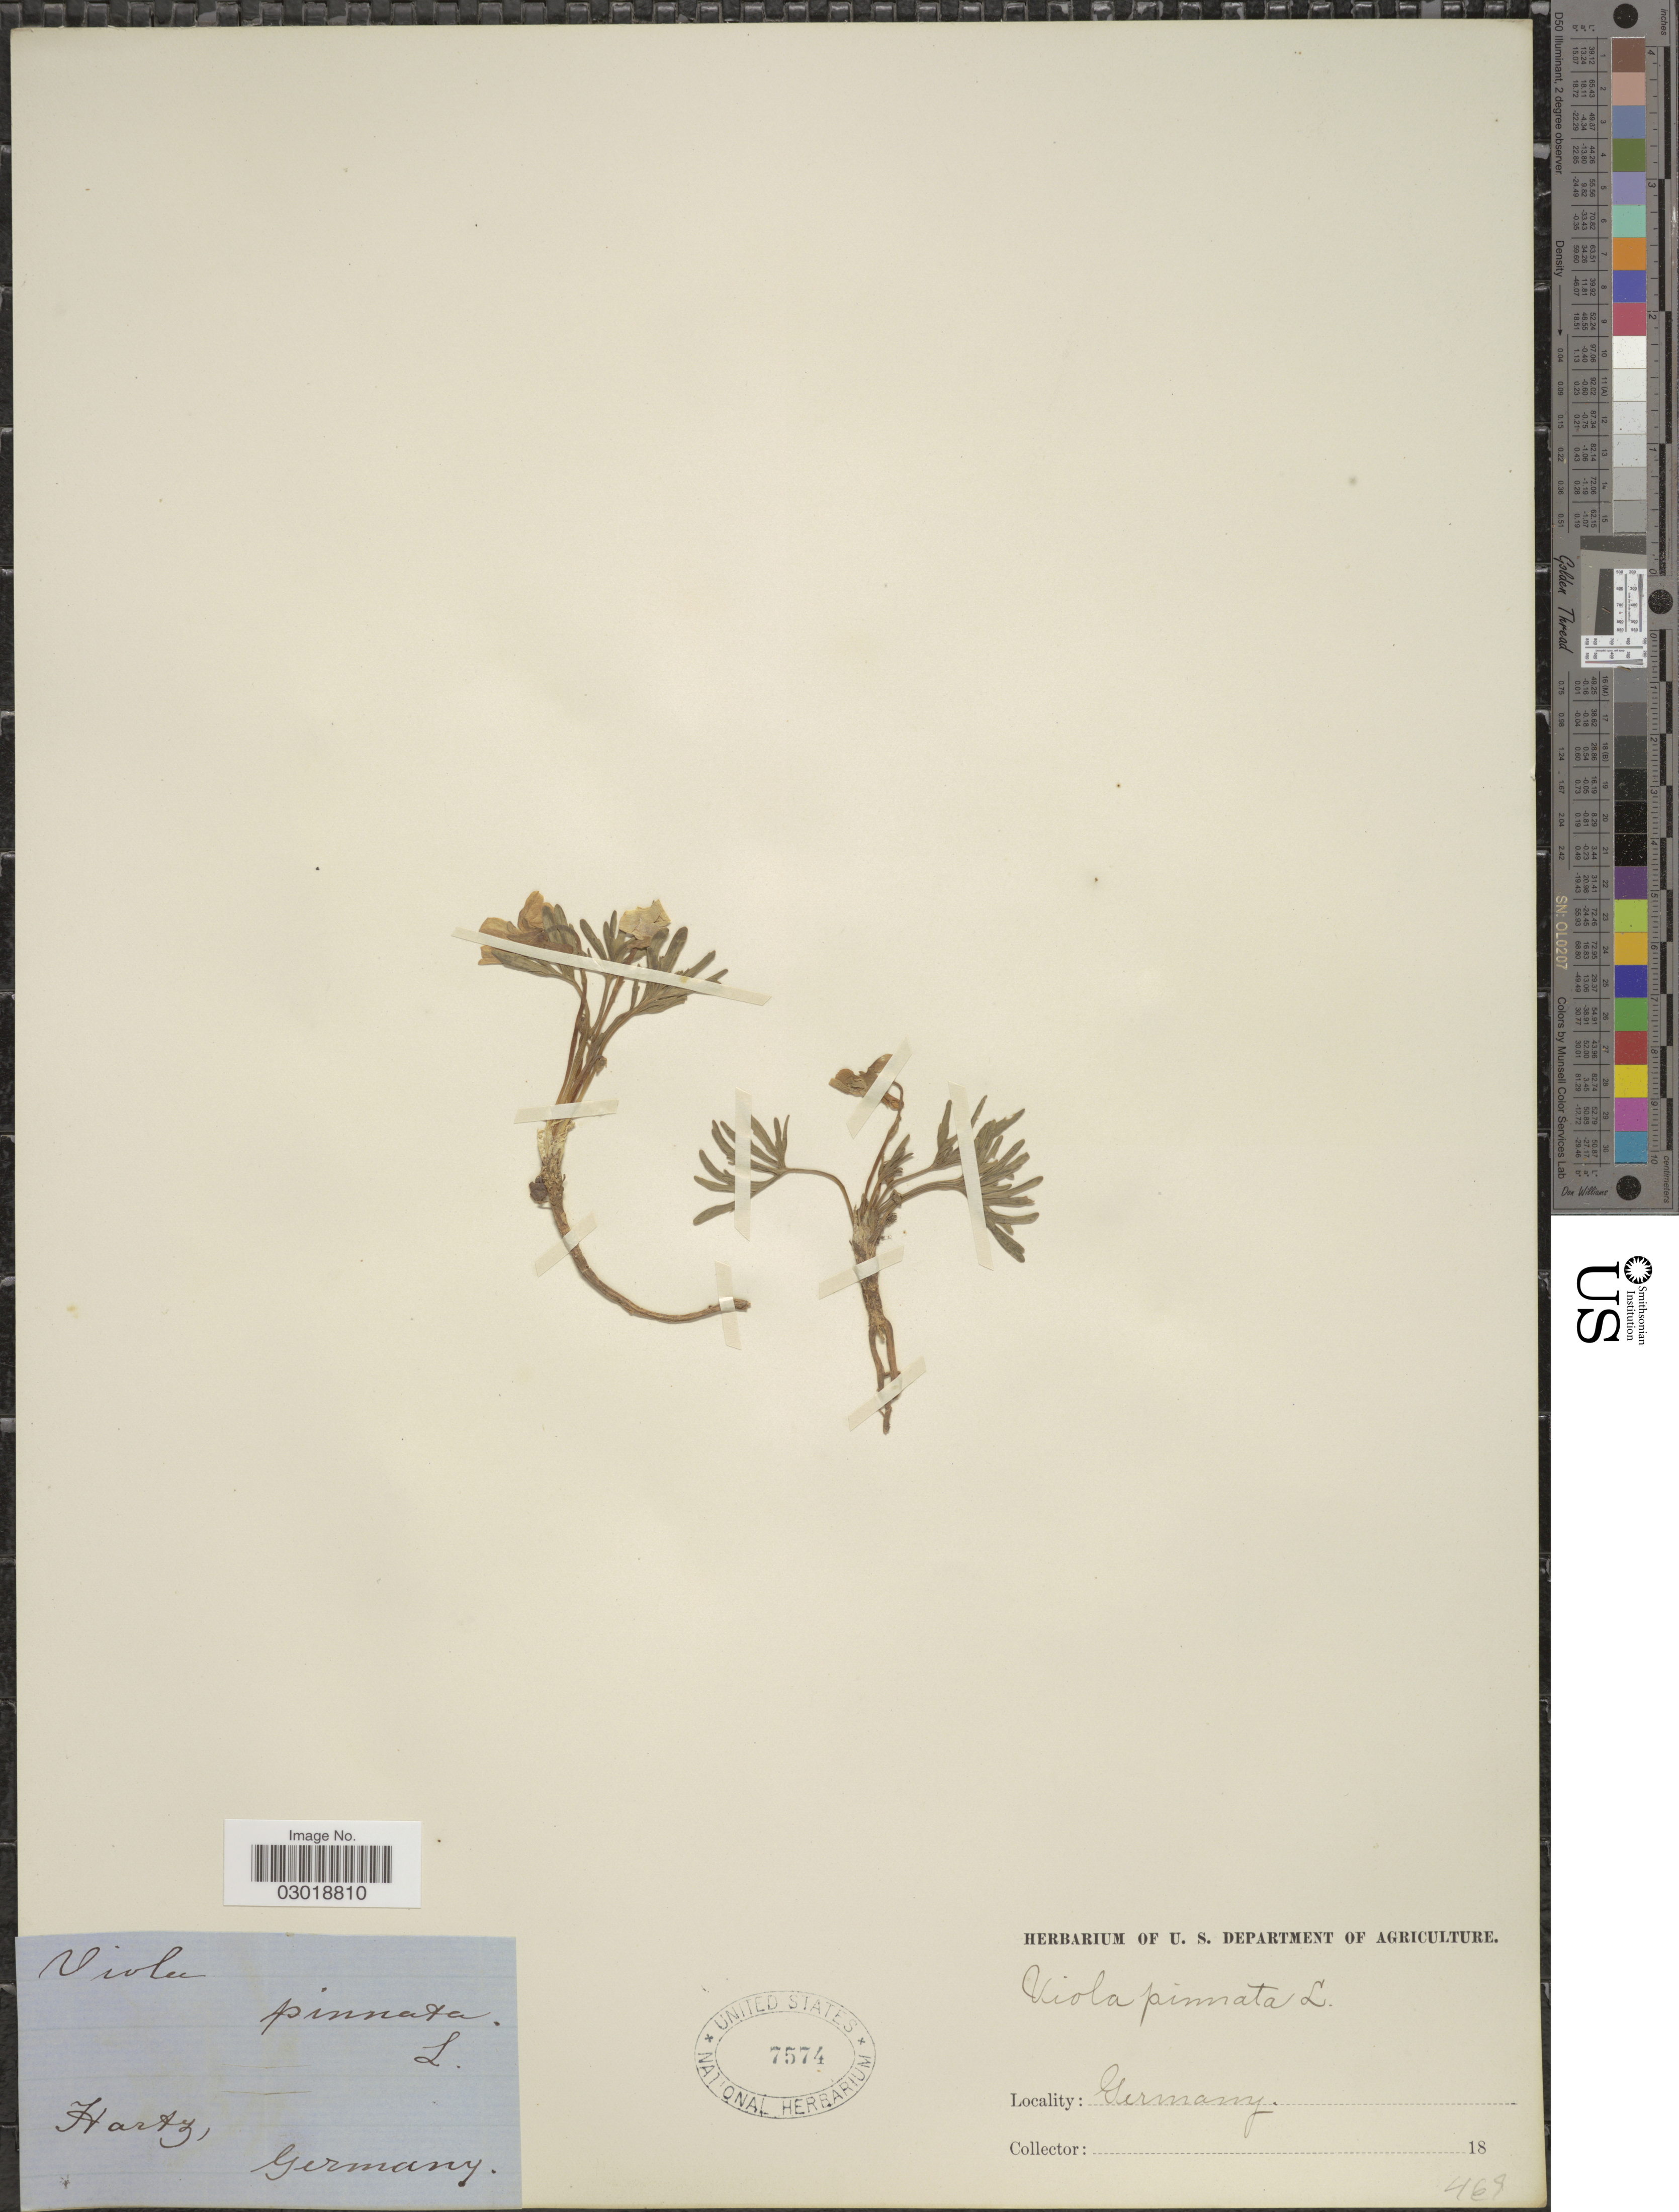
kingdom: Plantae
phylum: Tracheophyta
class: Magnoliopsida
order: Malpighiales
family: Violaceae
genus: Viola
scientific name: Viola pinnata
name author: L.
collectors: ex herb. U. S. Department of Agriculture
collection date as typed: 18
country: Germany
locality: Hartz.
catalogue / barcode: US 7574